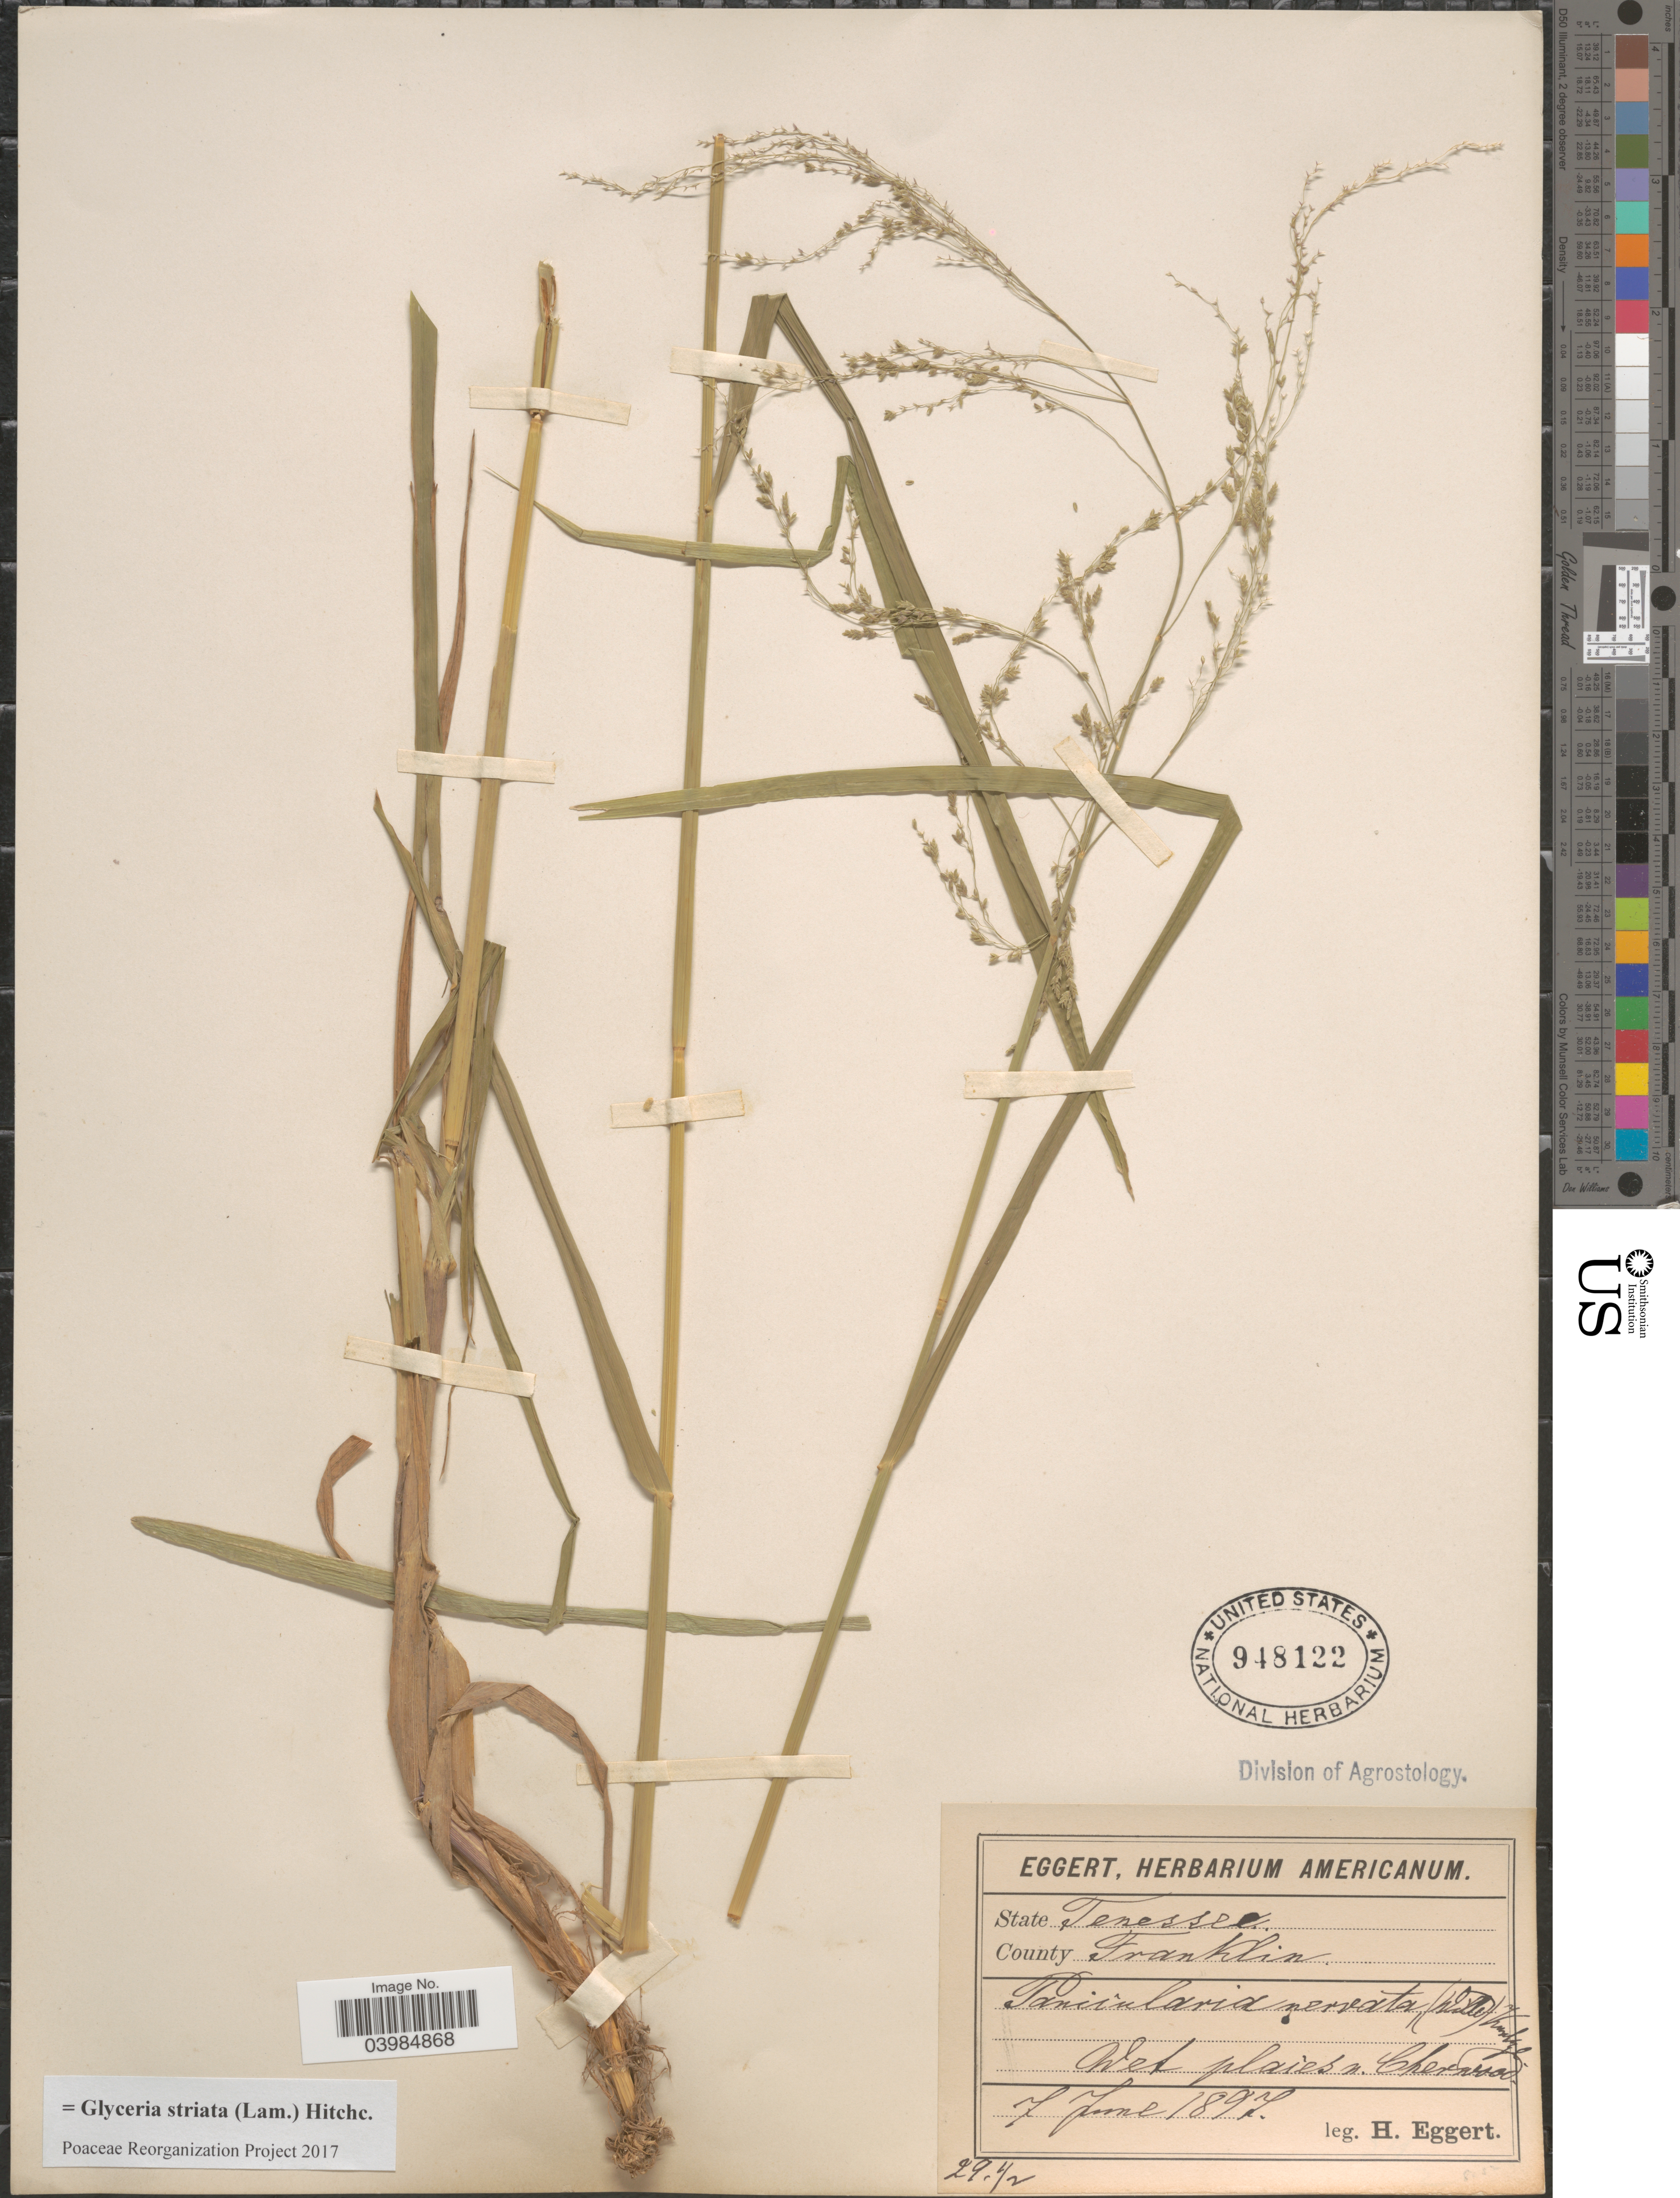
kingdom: Plantae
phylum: Tracheophyta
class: Liliopsida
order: Poales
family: Poaceae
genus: Glyceria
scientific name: Glyceria striata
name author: (Lam.) Hitchc.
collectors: H. Eggert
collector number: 29½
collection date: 1897-06-07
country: United States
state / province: Tennessee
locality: County Franklin. Wet plaies n. Cherwood.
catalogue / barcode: US 948122